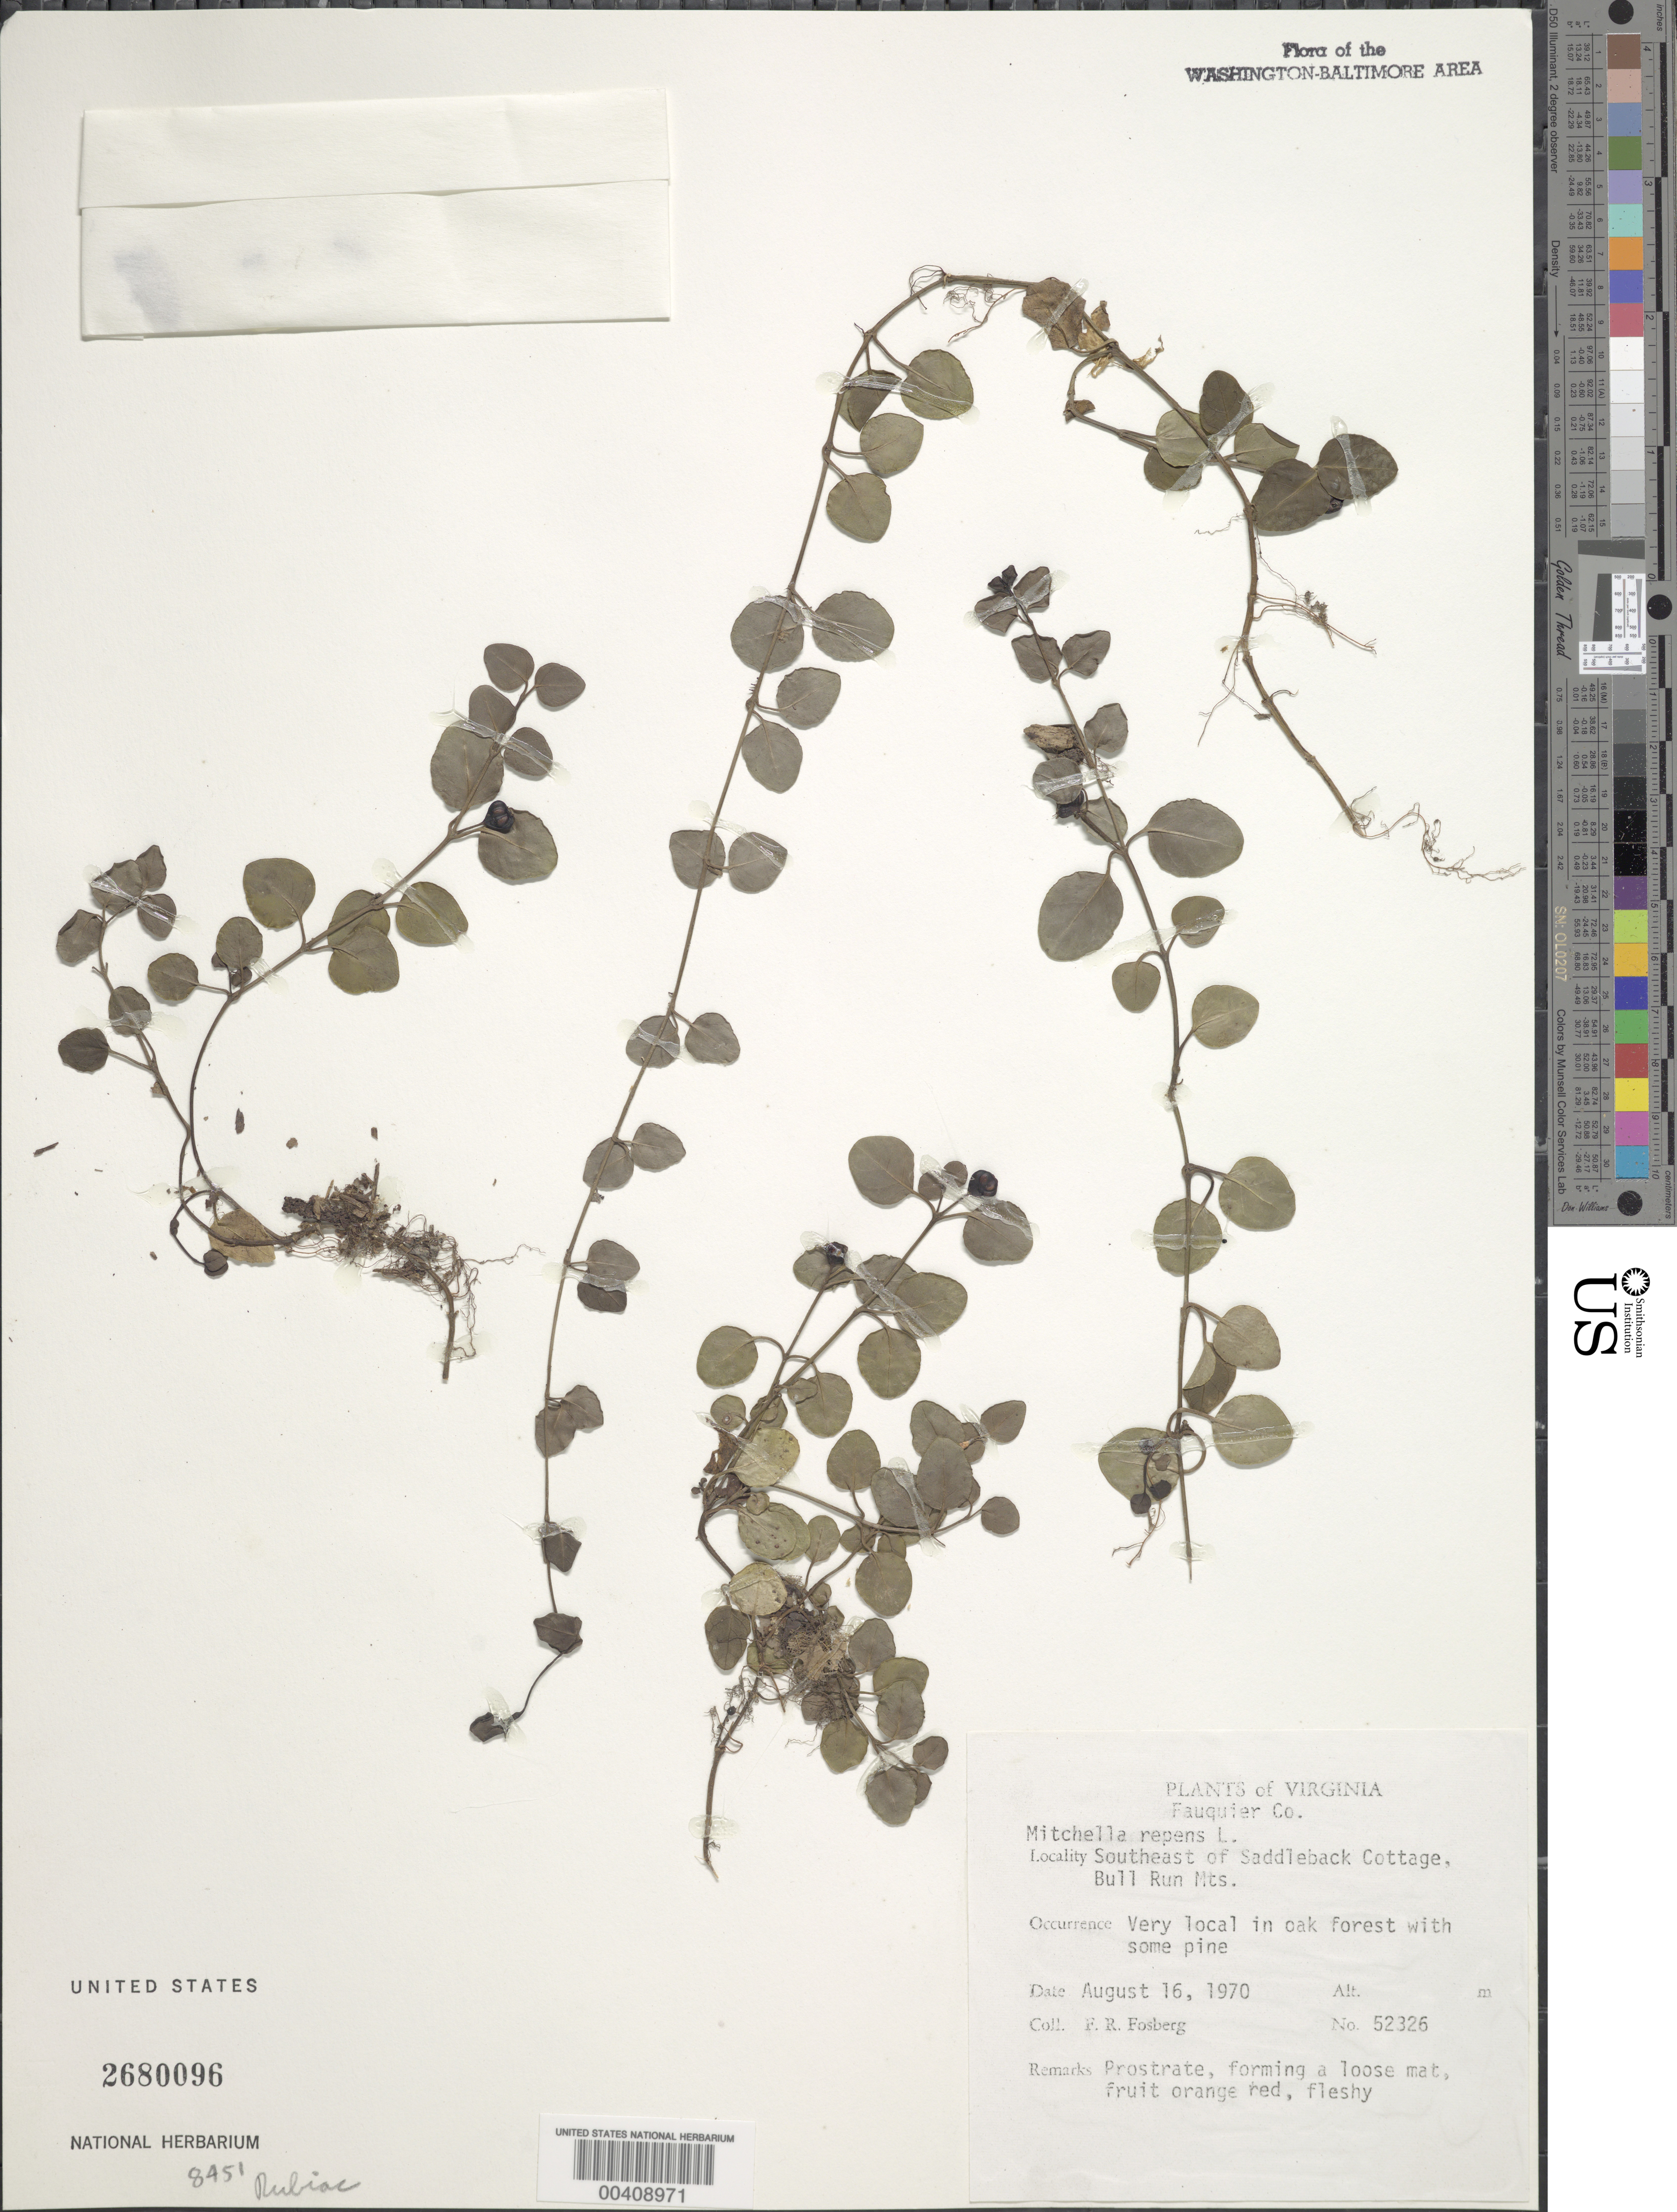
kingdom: Plantae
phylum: Tracheophyta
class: Magnoliopsida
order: Gentianales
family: Rubiaceae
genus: Mitchella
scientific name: Mitchella repens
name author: L.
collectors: F. R. Fosberg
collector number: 52326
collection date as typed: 16 Aug 1970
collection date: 1970-08-16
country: United States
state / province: Virginia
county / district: Fauquier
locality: Bull Run Mts.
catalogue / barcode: US 2680096